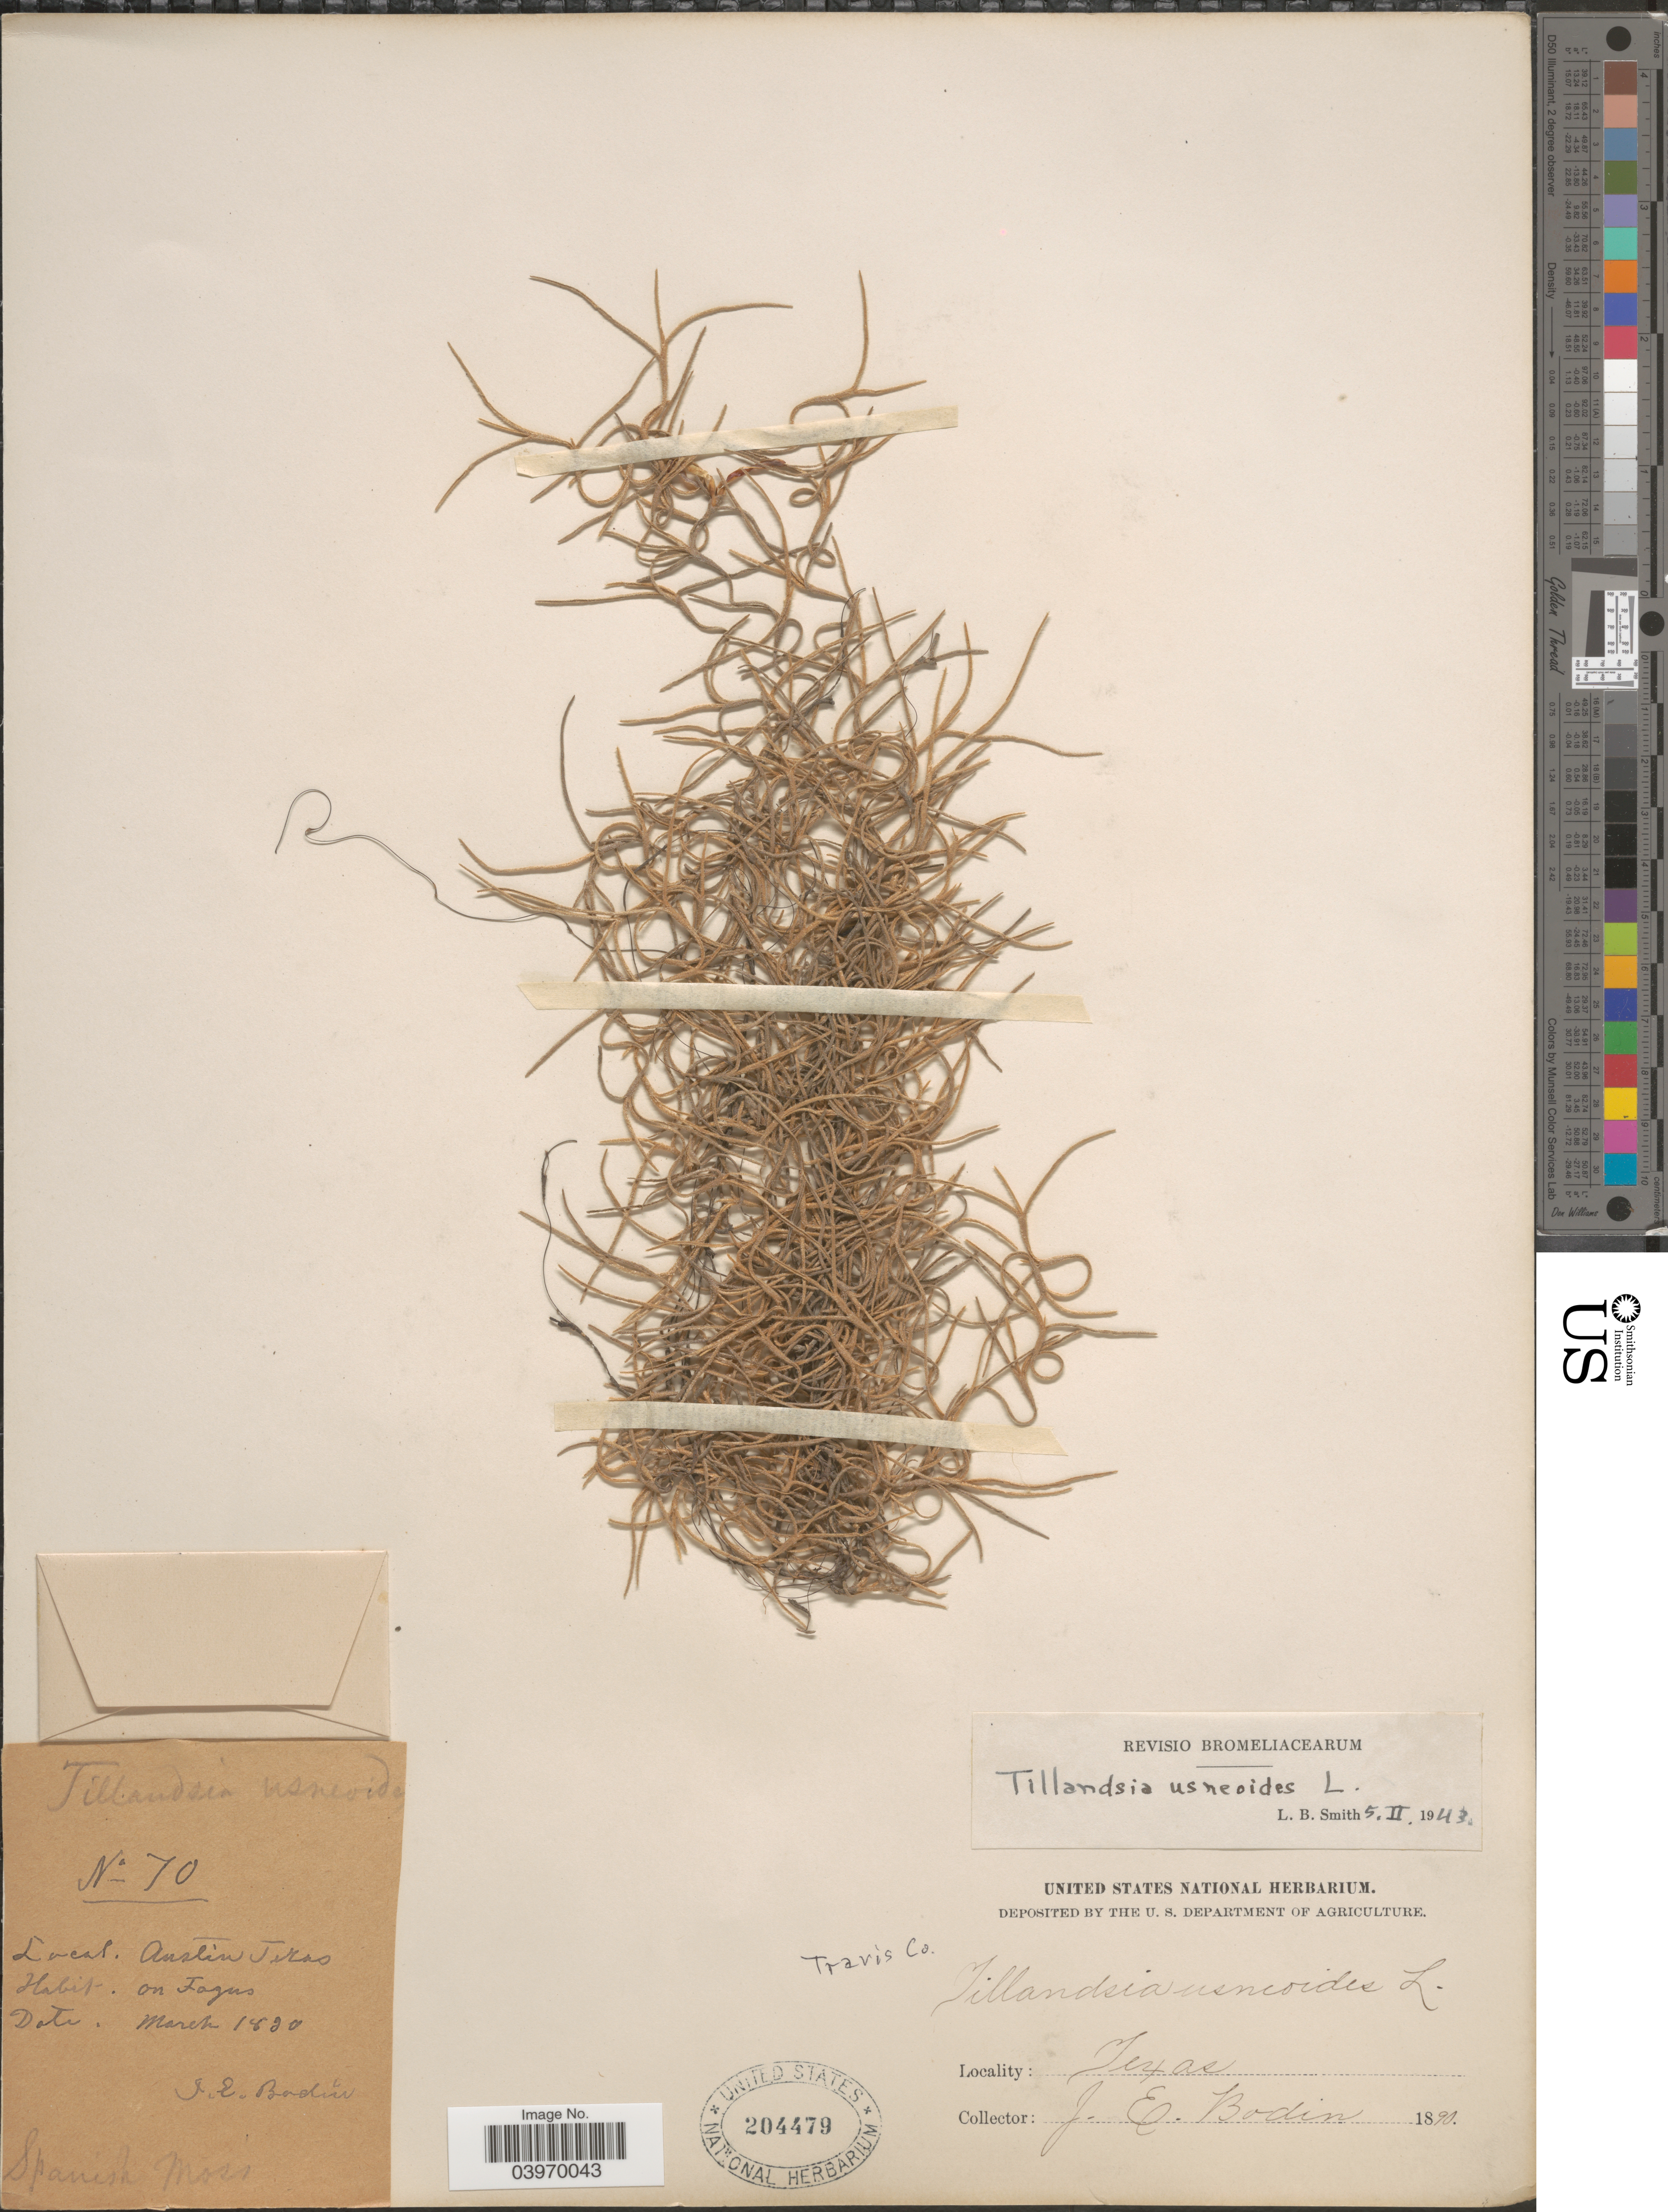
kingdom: Plantae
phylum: Tracheophyta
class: Liliopsida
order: Poales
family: Bromeliaceae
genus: Tillandsia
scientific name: Tillandsia usneoides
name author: (L.) L.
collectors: J. E. Bodin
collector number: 70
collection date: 1890-03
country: United States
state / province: Texas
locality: Travis Co. Austin.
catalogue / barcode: US 204479